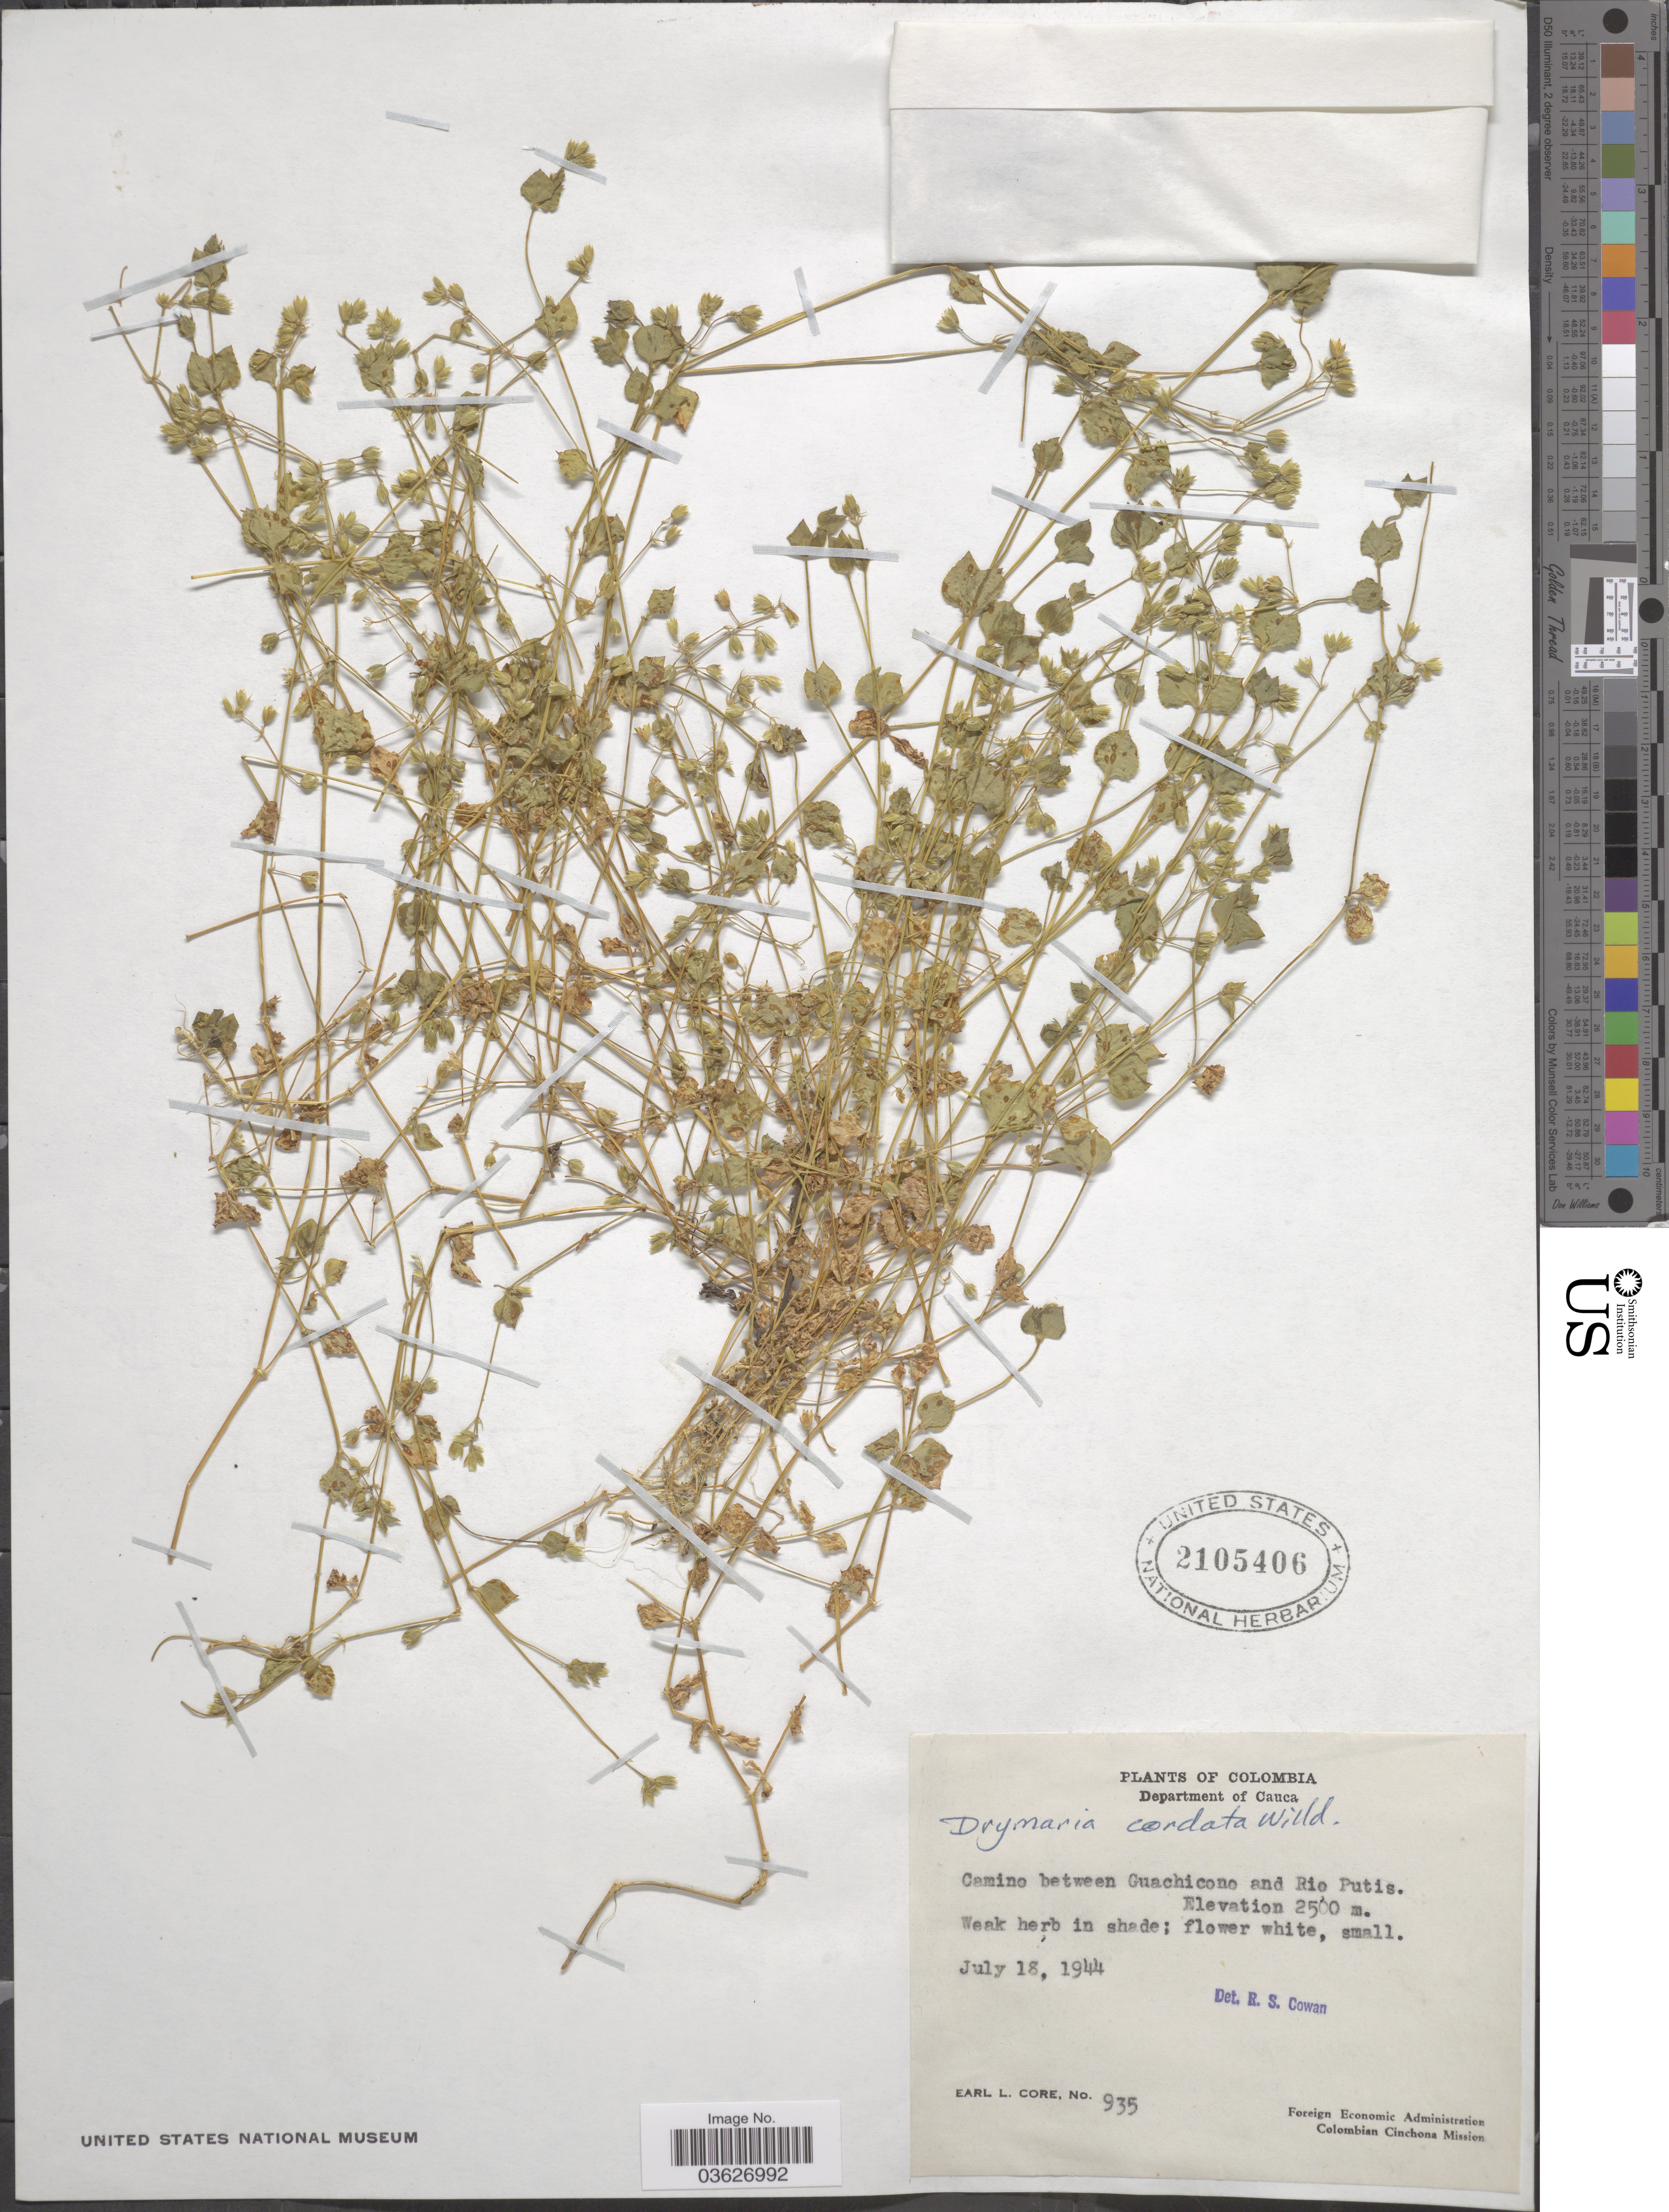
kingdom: Plantae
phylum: Tracheophyta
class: Magnoliopsida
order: Caryophyllales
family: Caryophyllaceae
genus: Drymaria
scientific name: Drymaria cordata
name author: (L.) Willd. ex Schult.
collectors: E. L. Core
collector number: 935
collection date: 1944-07-18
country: Colombia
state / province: Cauca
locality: Department of Cauca. Camino between Guachicono and Rio Putis.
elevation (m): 2500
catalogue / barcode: US 2105406